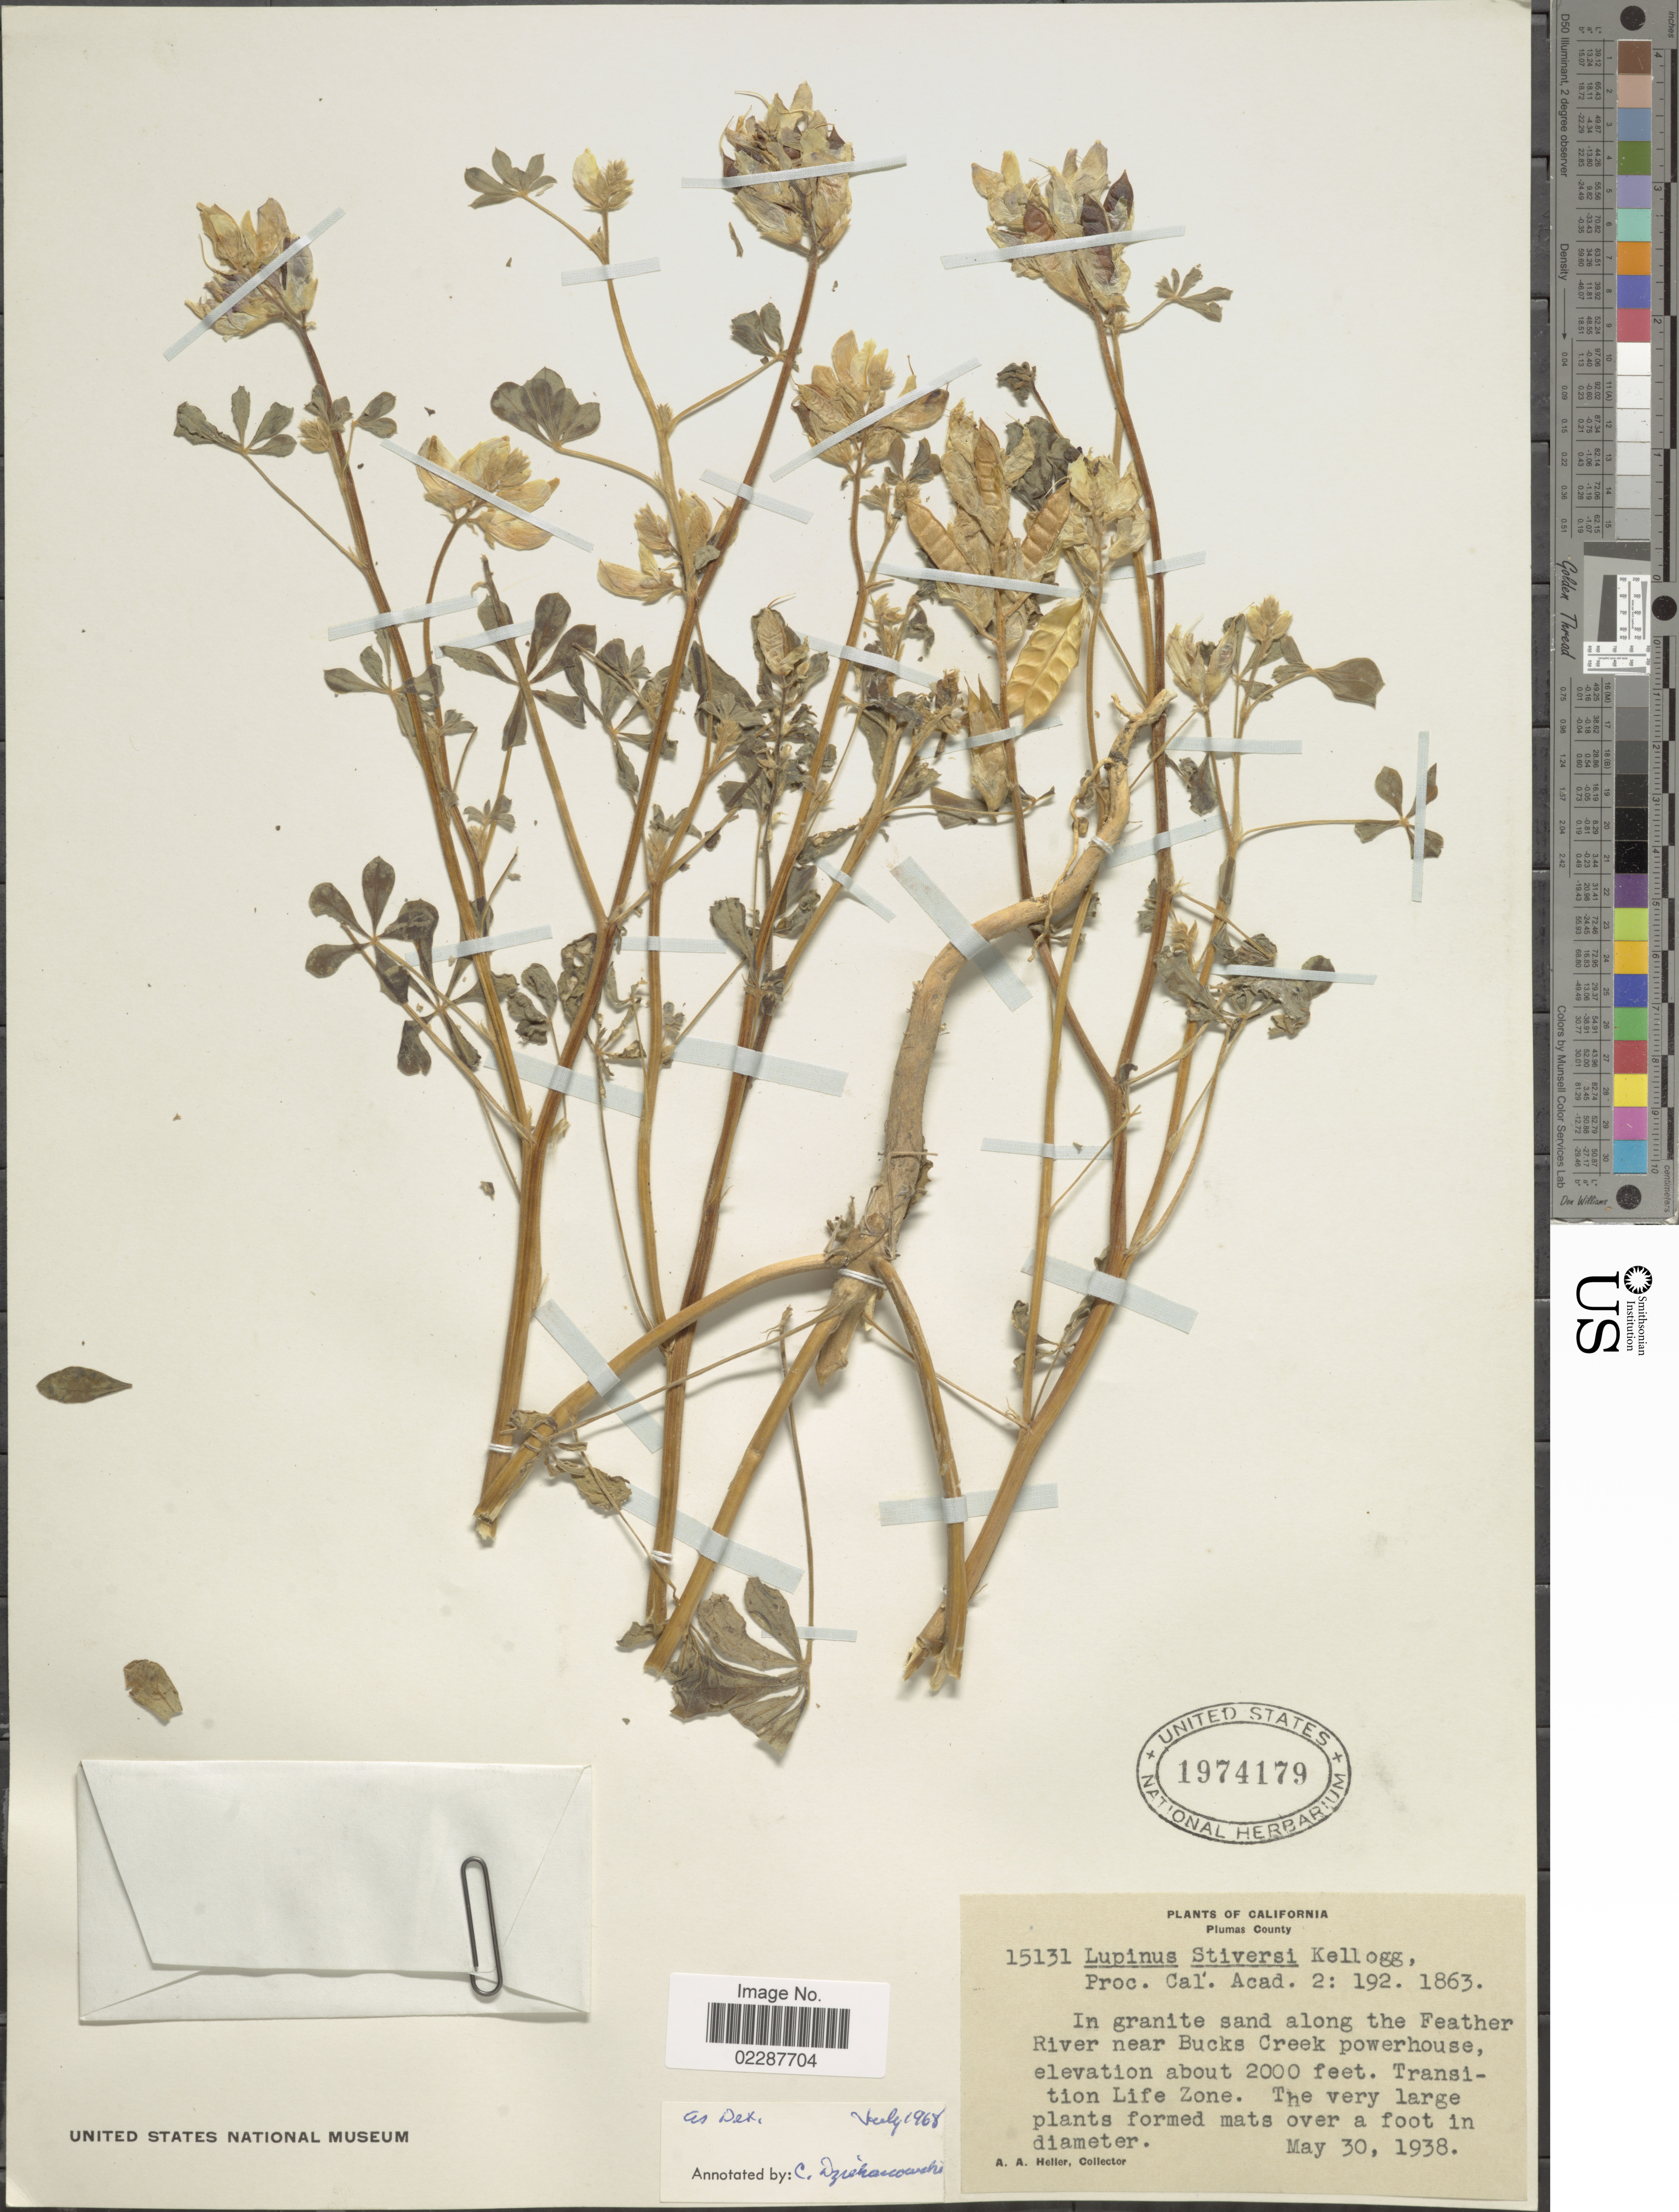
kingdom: Plantae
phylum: Tracheophyta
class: Magnoliopsida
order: Fabales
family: Fabaceae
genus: Lupinus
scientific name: Lupinus stiversii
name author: Kellogg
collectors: A. A. Heller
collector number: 15131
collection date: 1938-05-30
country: United States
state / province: California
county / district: Plumas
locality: Plumas County, along the Feather River near Bucks Creek powerhouse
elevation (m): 610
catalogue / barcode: US 1974179